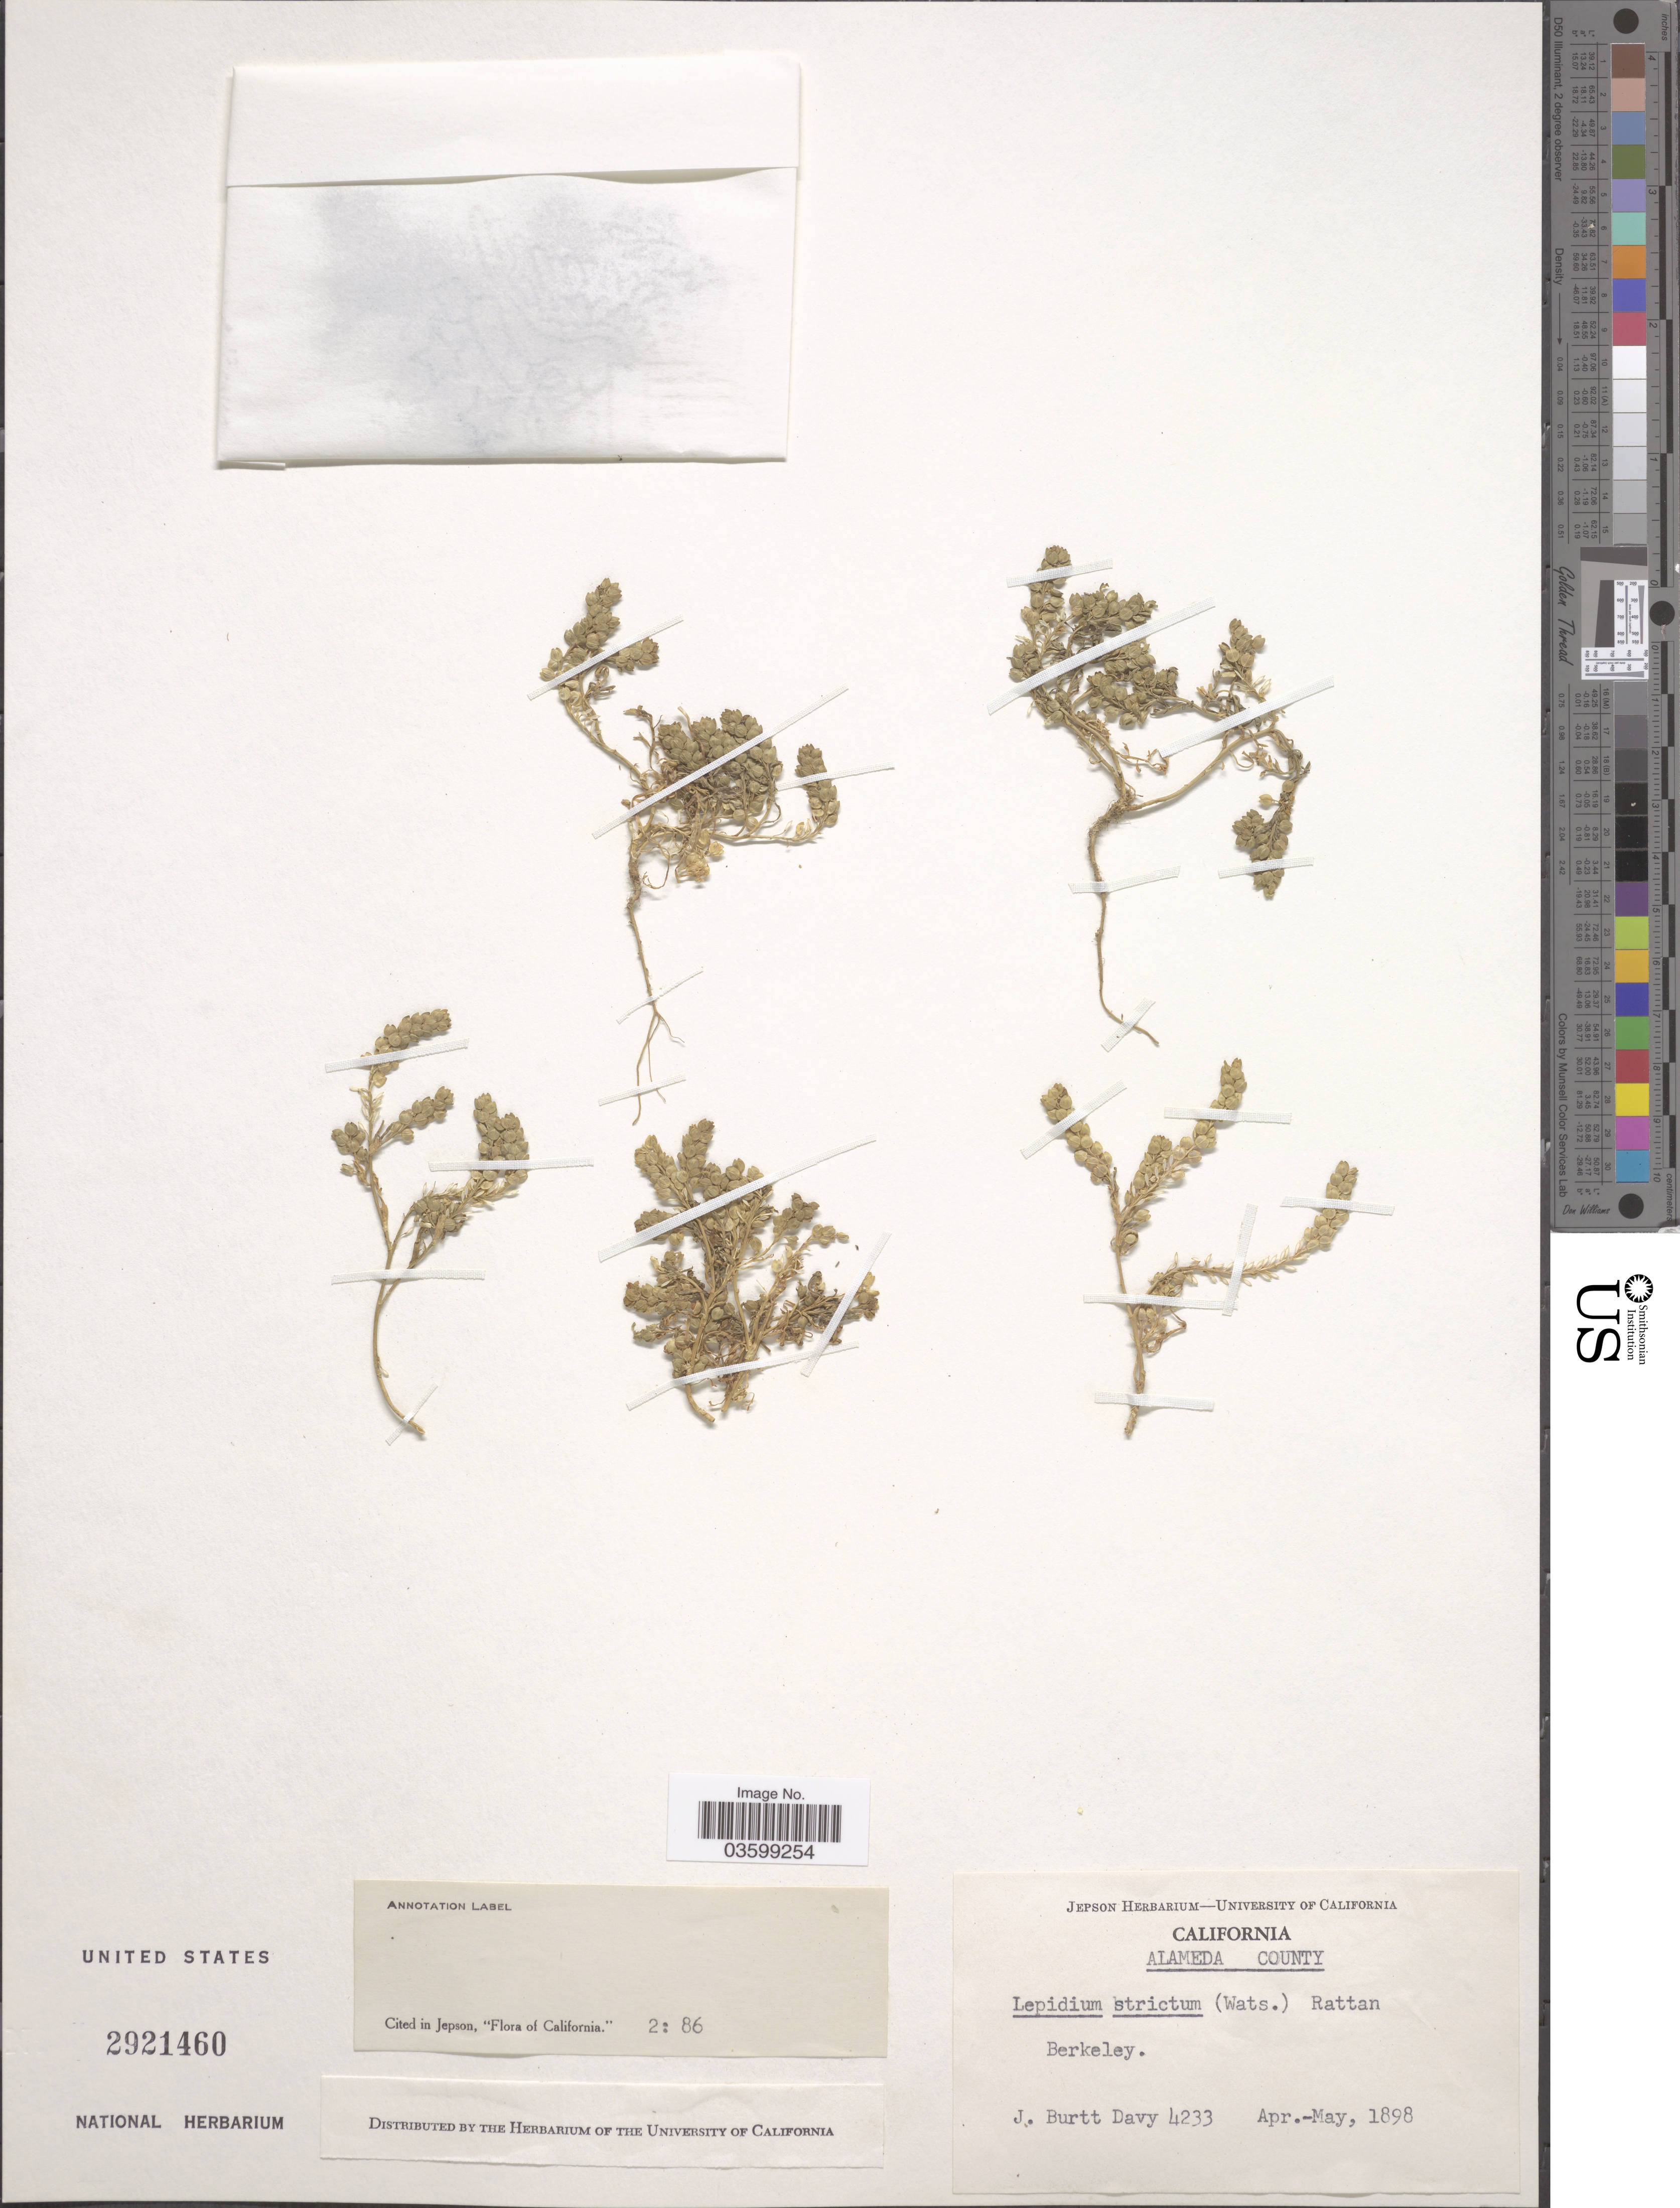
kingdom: Plantae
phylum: Tracheophyta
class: Magnoliopsida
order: Brassicales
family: Brassicaceae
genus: Lepidium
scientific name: Lepidium strictum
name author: (S. Watson) Rattan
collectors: J. Burtt Davy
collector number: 4233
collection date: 1898-04/1898-05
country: United States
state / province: California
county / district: Alameda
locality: Alameda County. Berkeley.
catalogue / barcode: US 2921460